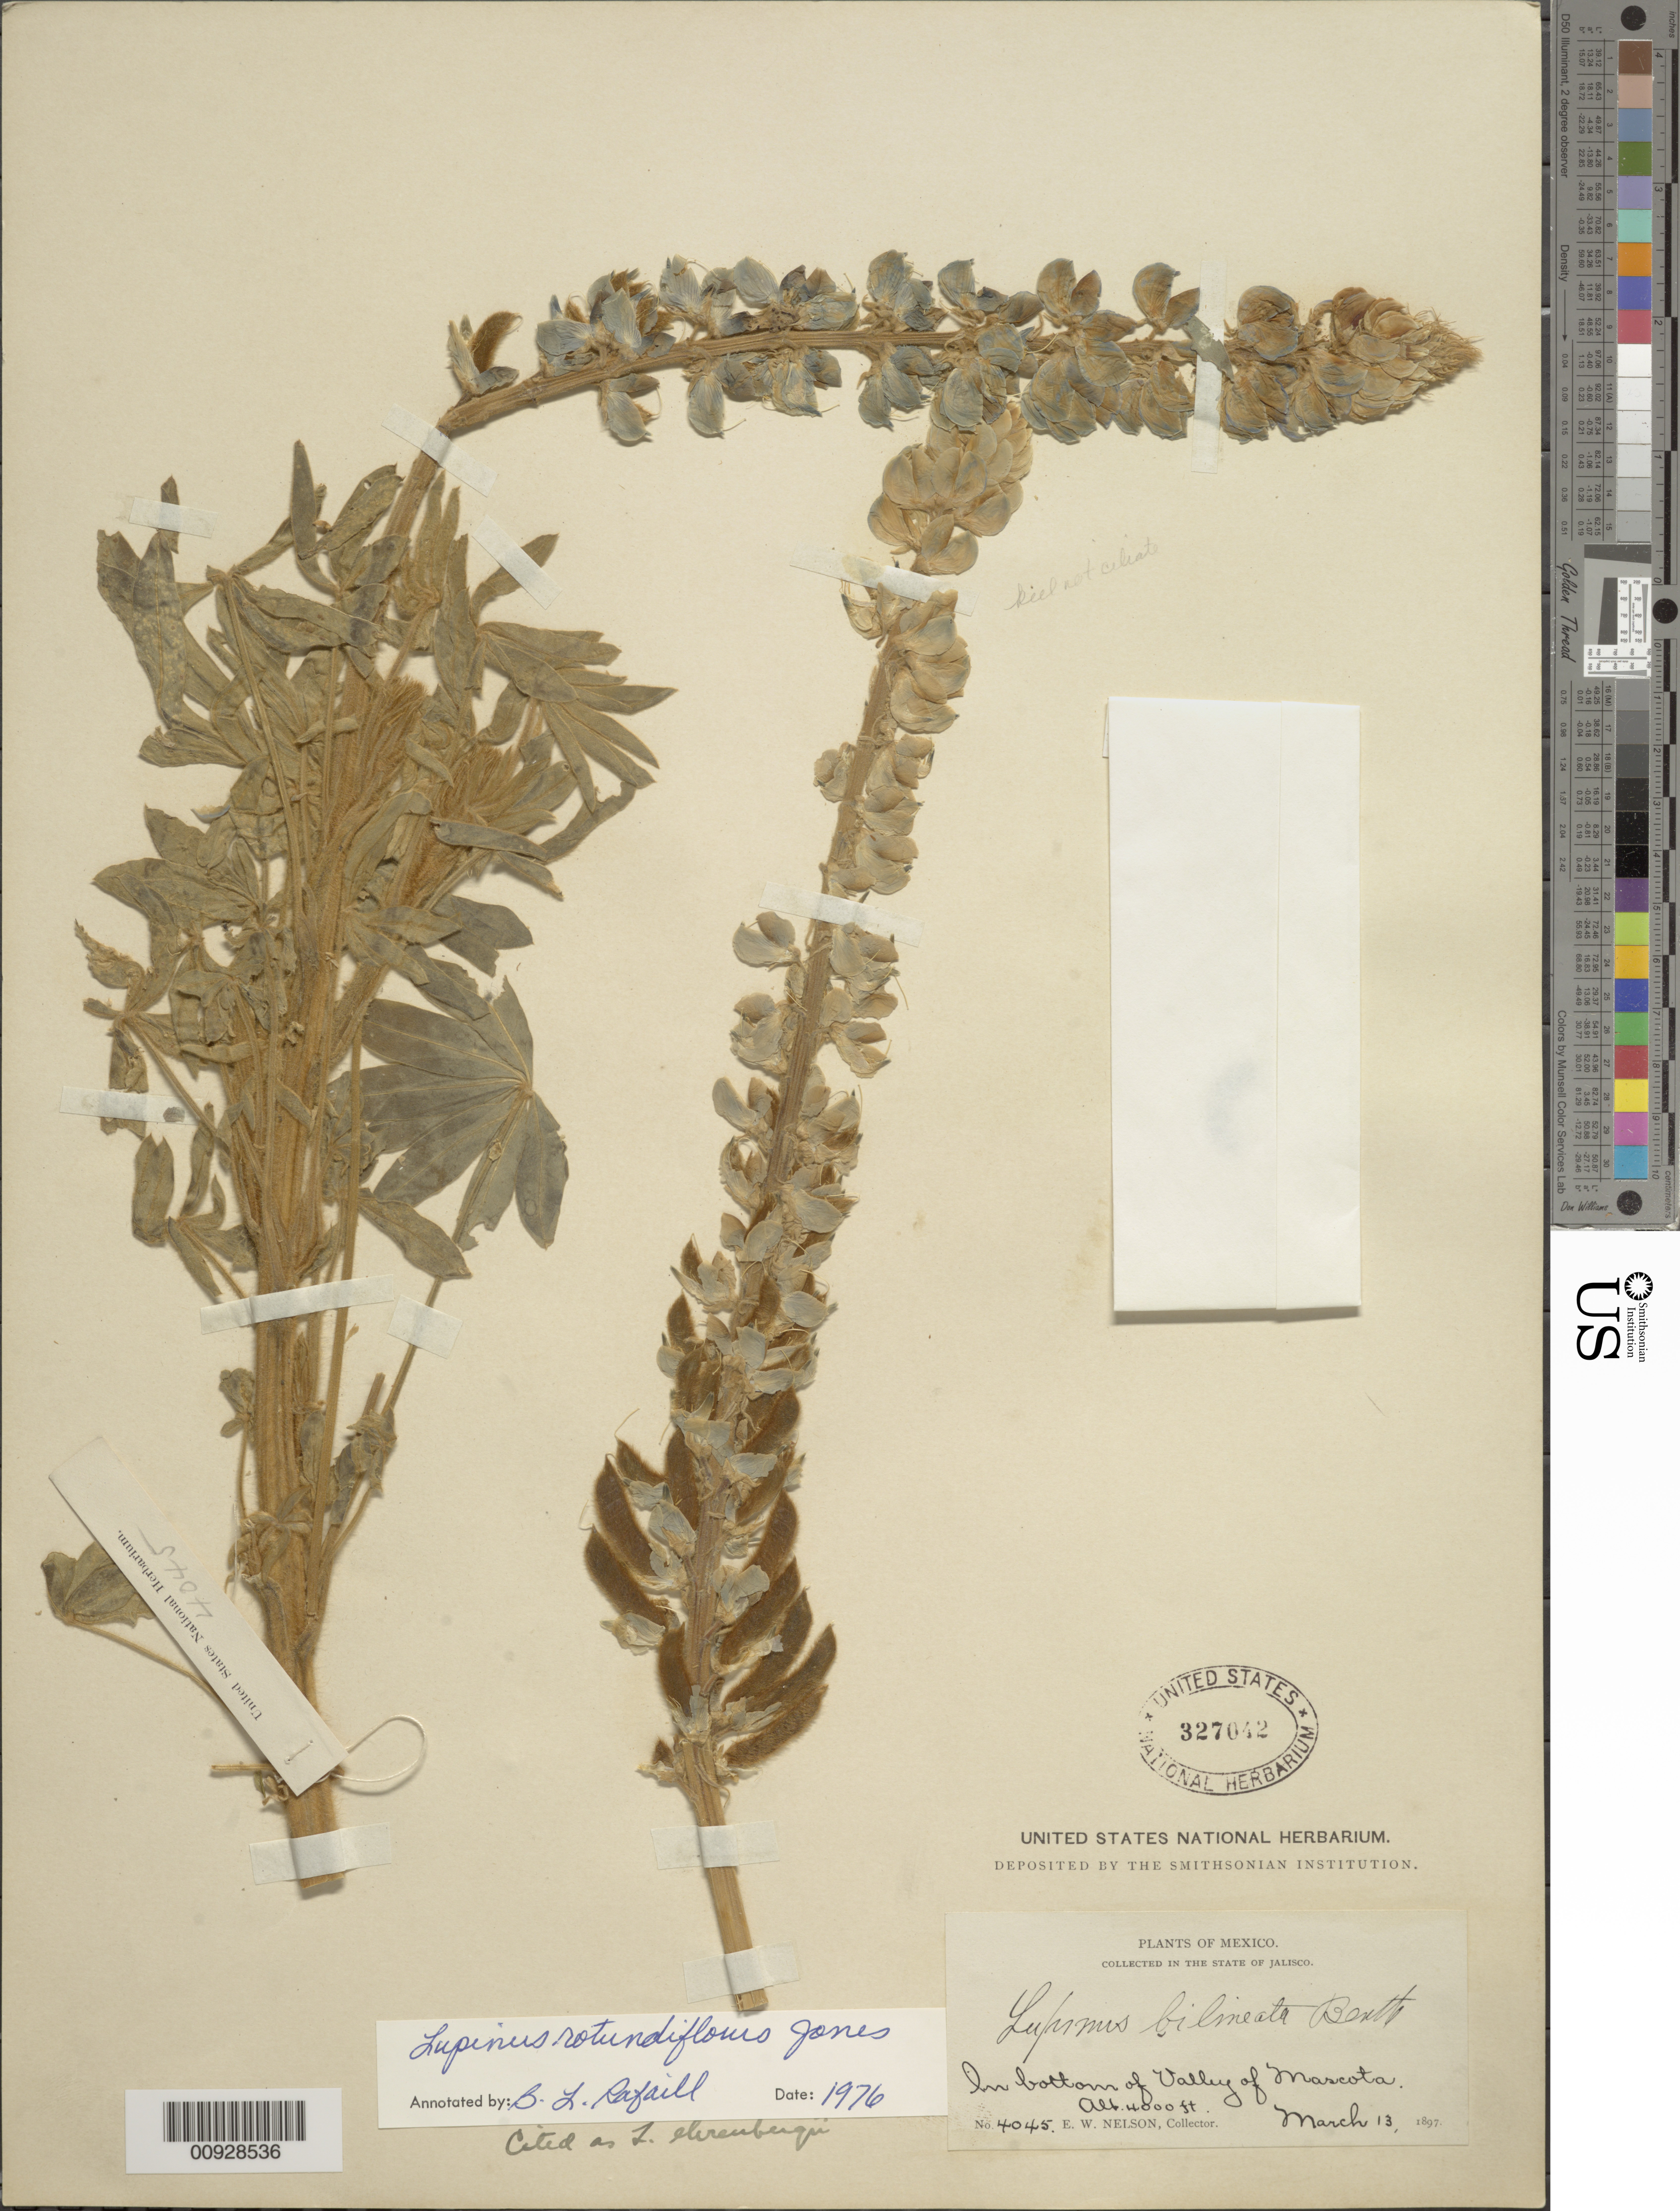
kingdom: Plantae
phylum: Tracheophyta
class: Magnoliopsida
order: Fabales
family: Fabaceae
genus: Lupinus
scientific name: Lupinus rotundiflorus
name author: M.E. Jones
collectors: E. W. Nelson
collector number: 4045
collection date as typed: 13 Mar 1897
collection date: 1897-03-13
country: Mexico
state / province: Jalisco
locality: In bottom of Valley of Mascota.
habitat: In bottom of Valley.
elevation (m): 1219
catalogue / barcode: US 327042